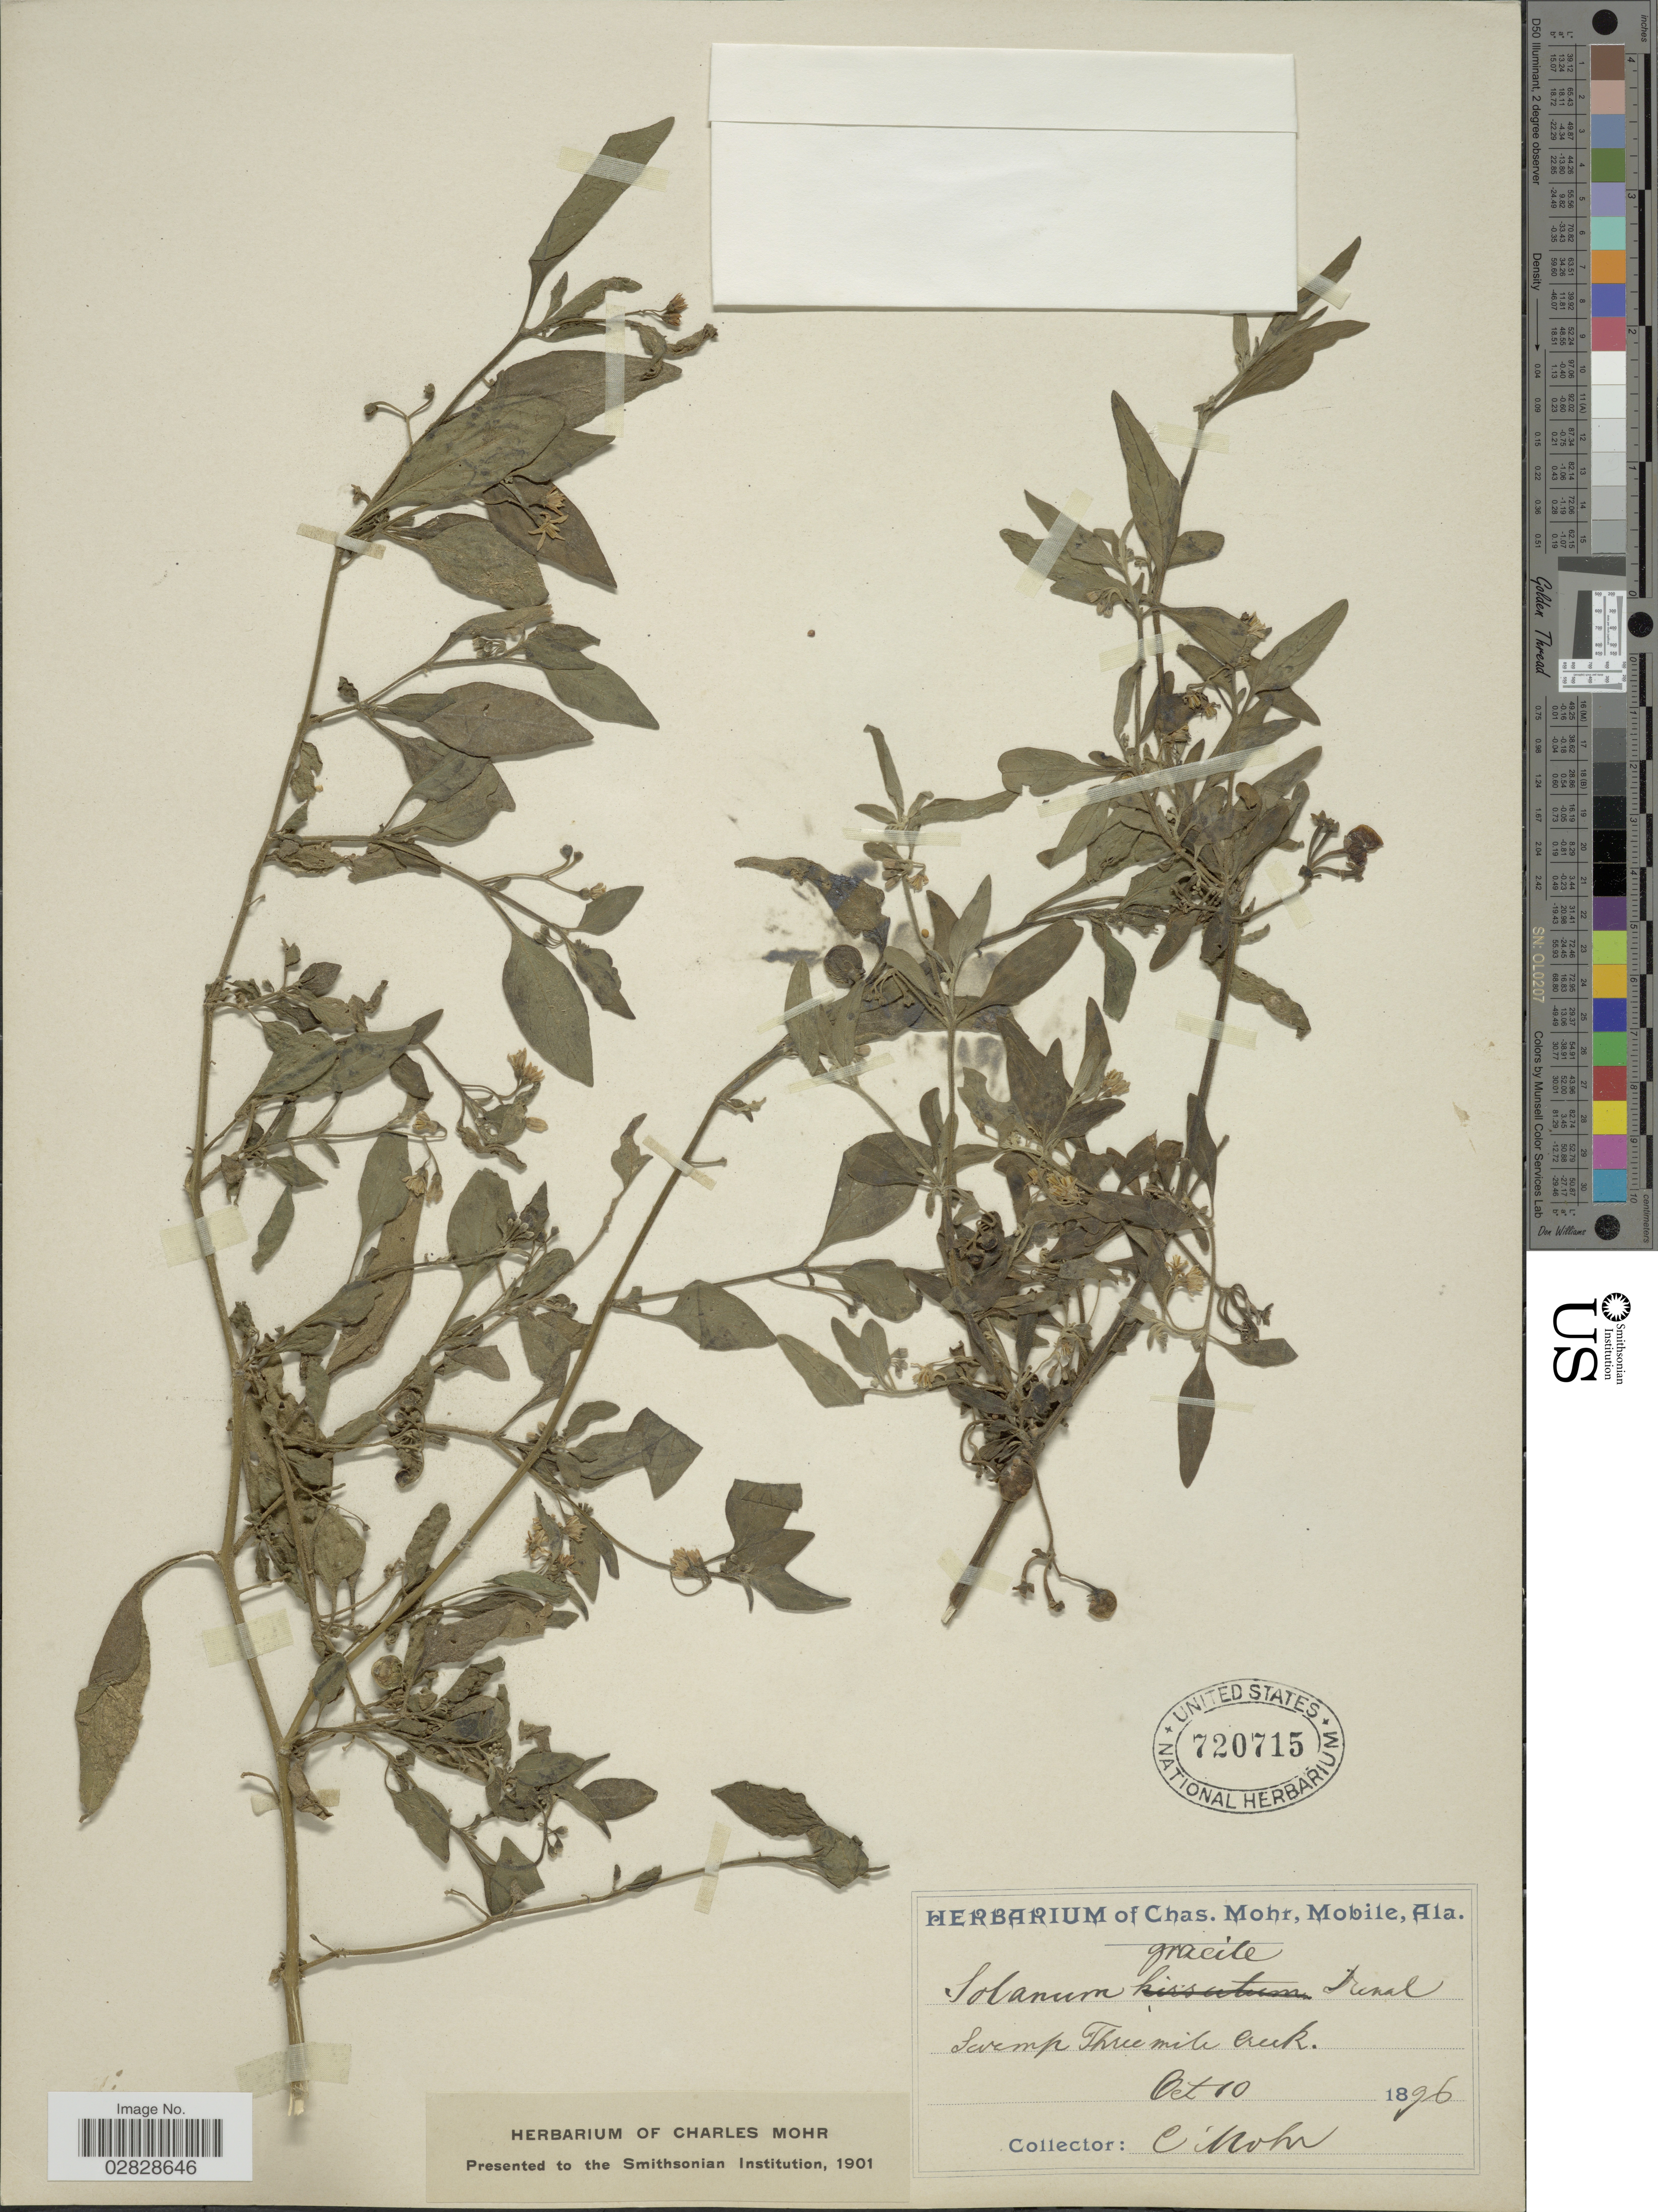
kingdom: Plantae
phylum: Tracheophyta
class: Magnoliopsida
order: Solanales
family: Solanaceae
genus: Solanum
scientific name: Solanum gracile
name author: Link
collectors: C. T. Mohr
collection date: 1896-10-10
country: United States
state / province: Alabama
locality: Swamp Three miles Creek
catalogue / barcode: US 720715